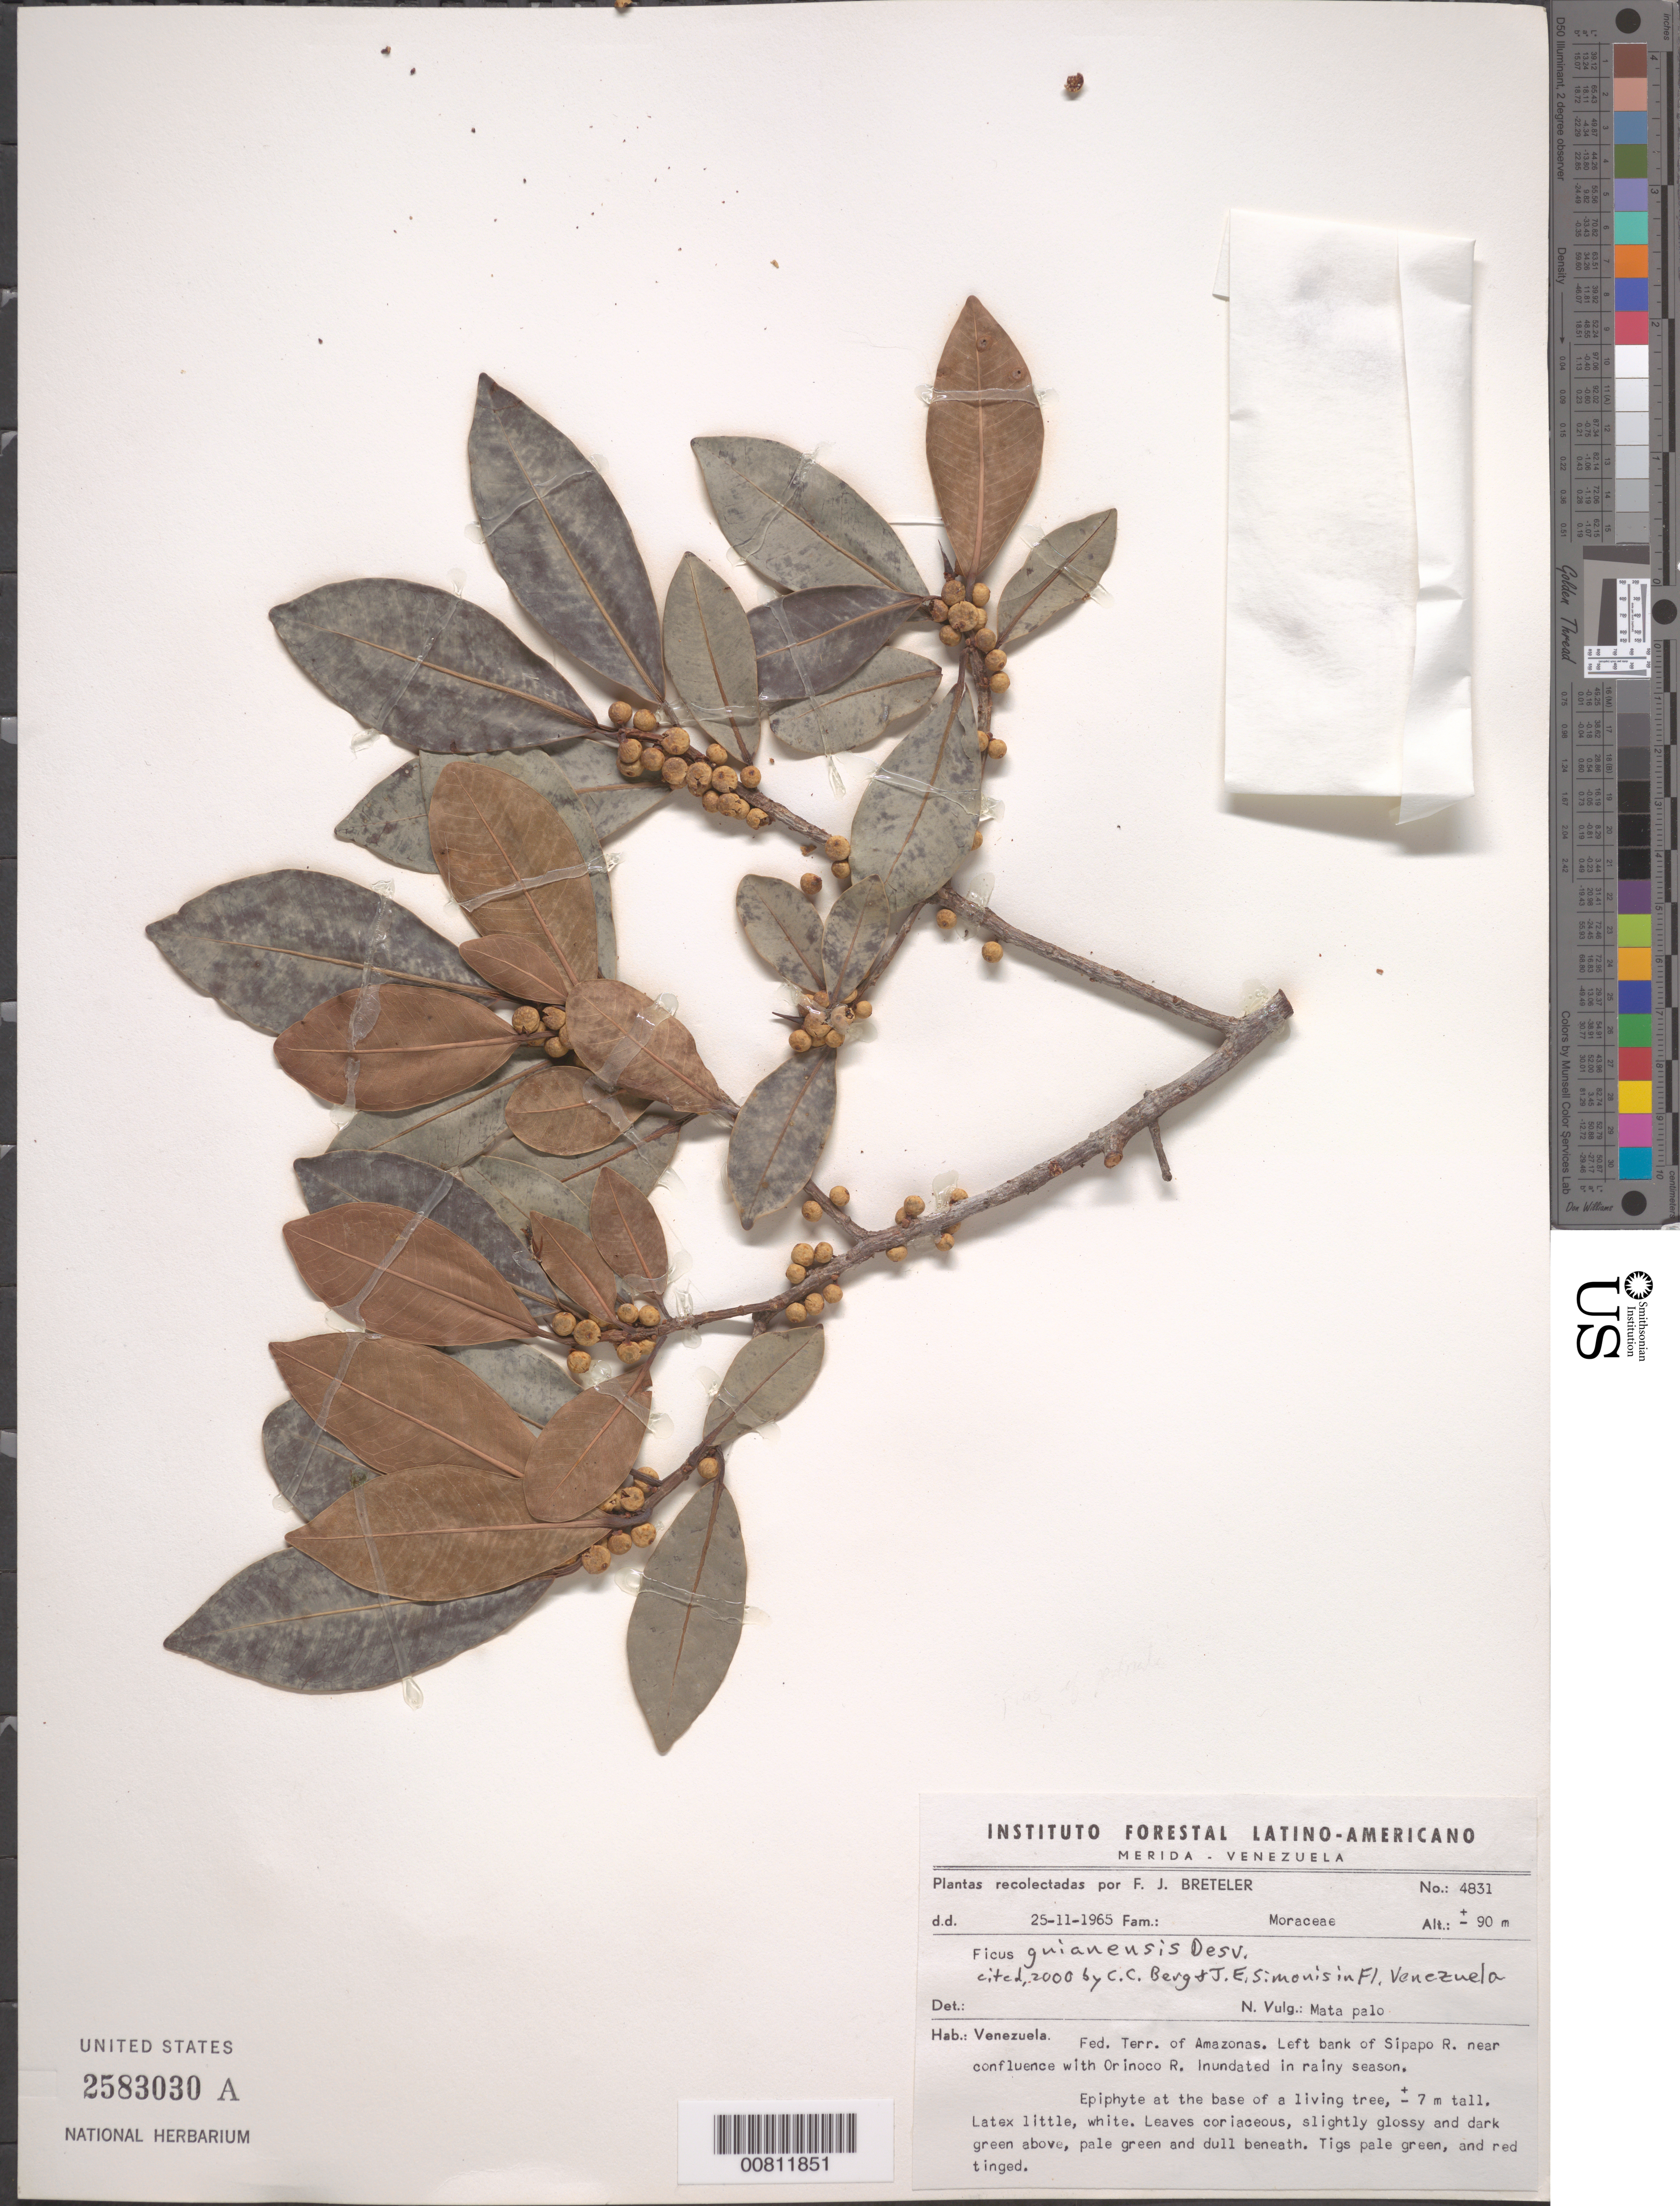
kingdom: Plantae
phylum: Tracheophyta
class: Magnoliopsida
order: Rosales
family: Moraceae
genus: Ficus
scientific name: Ficus guianensis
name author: Desv. ex Ham.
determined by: Berg, C. C.; Simonis, J. E.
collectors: F. J. Breteler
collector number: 4831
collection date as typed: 25-Nov-65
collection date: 1965-11-25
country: Venezuela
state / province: Amazonas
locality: Sipapo R., left bank; near confl. with Orinoco R.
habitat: Riverbank; forest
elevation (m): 90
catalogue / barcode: US 2583030A